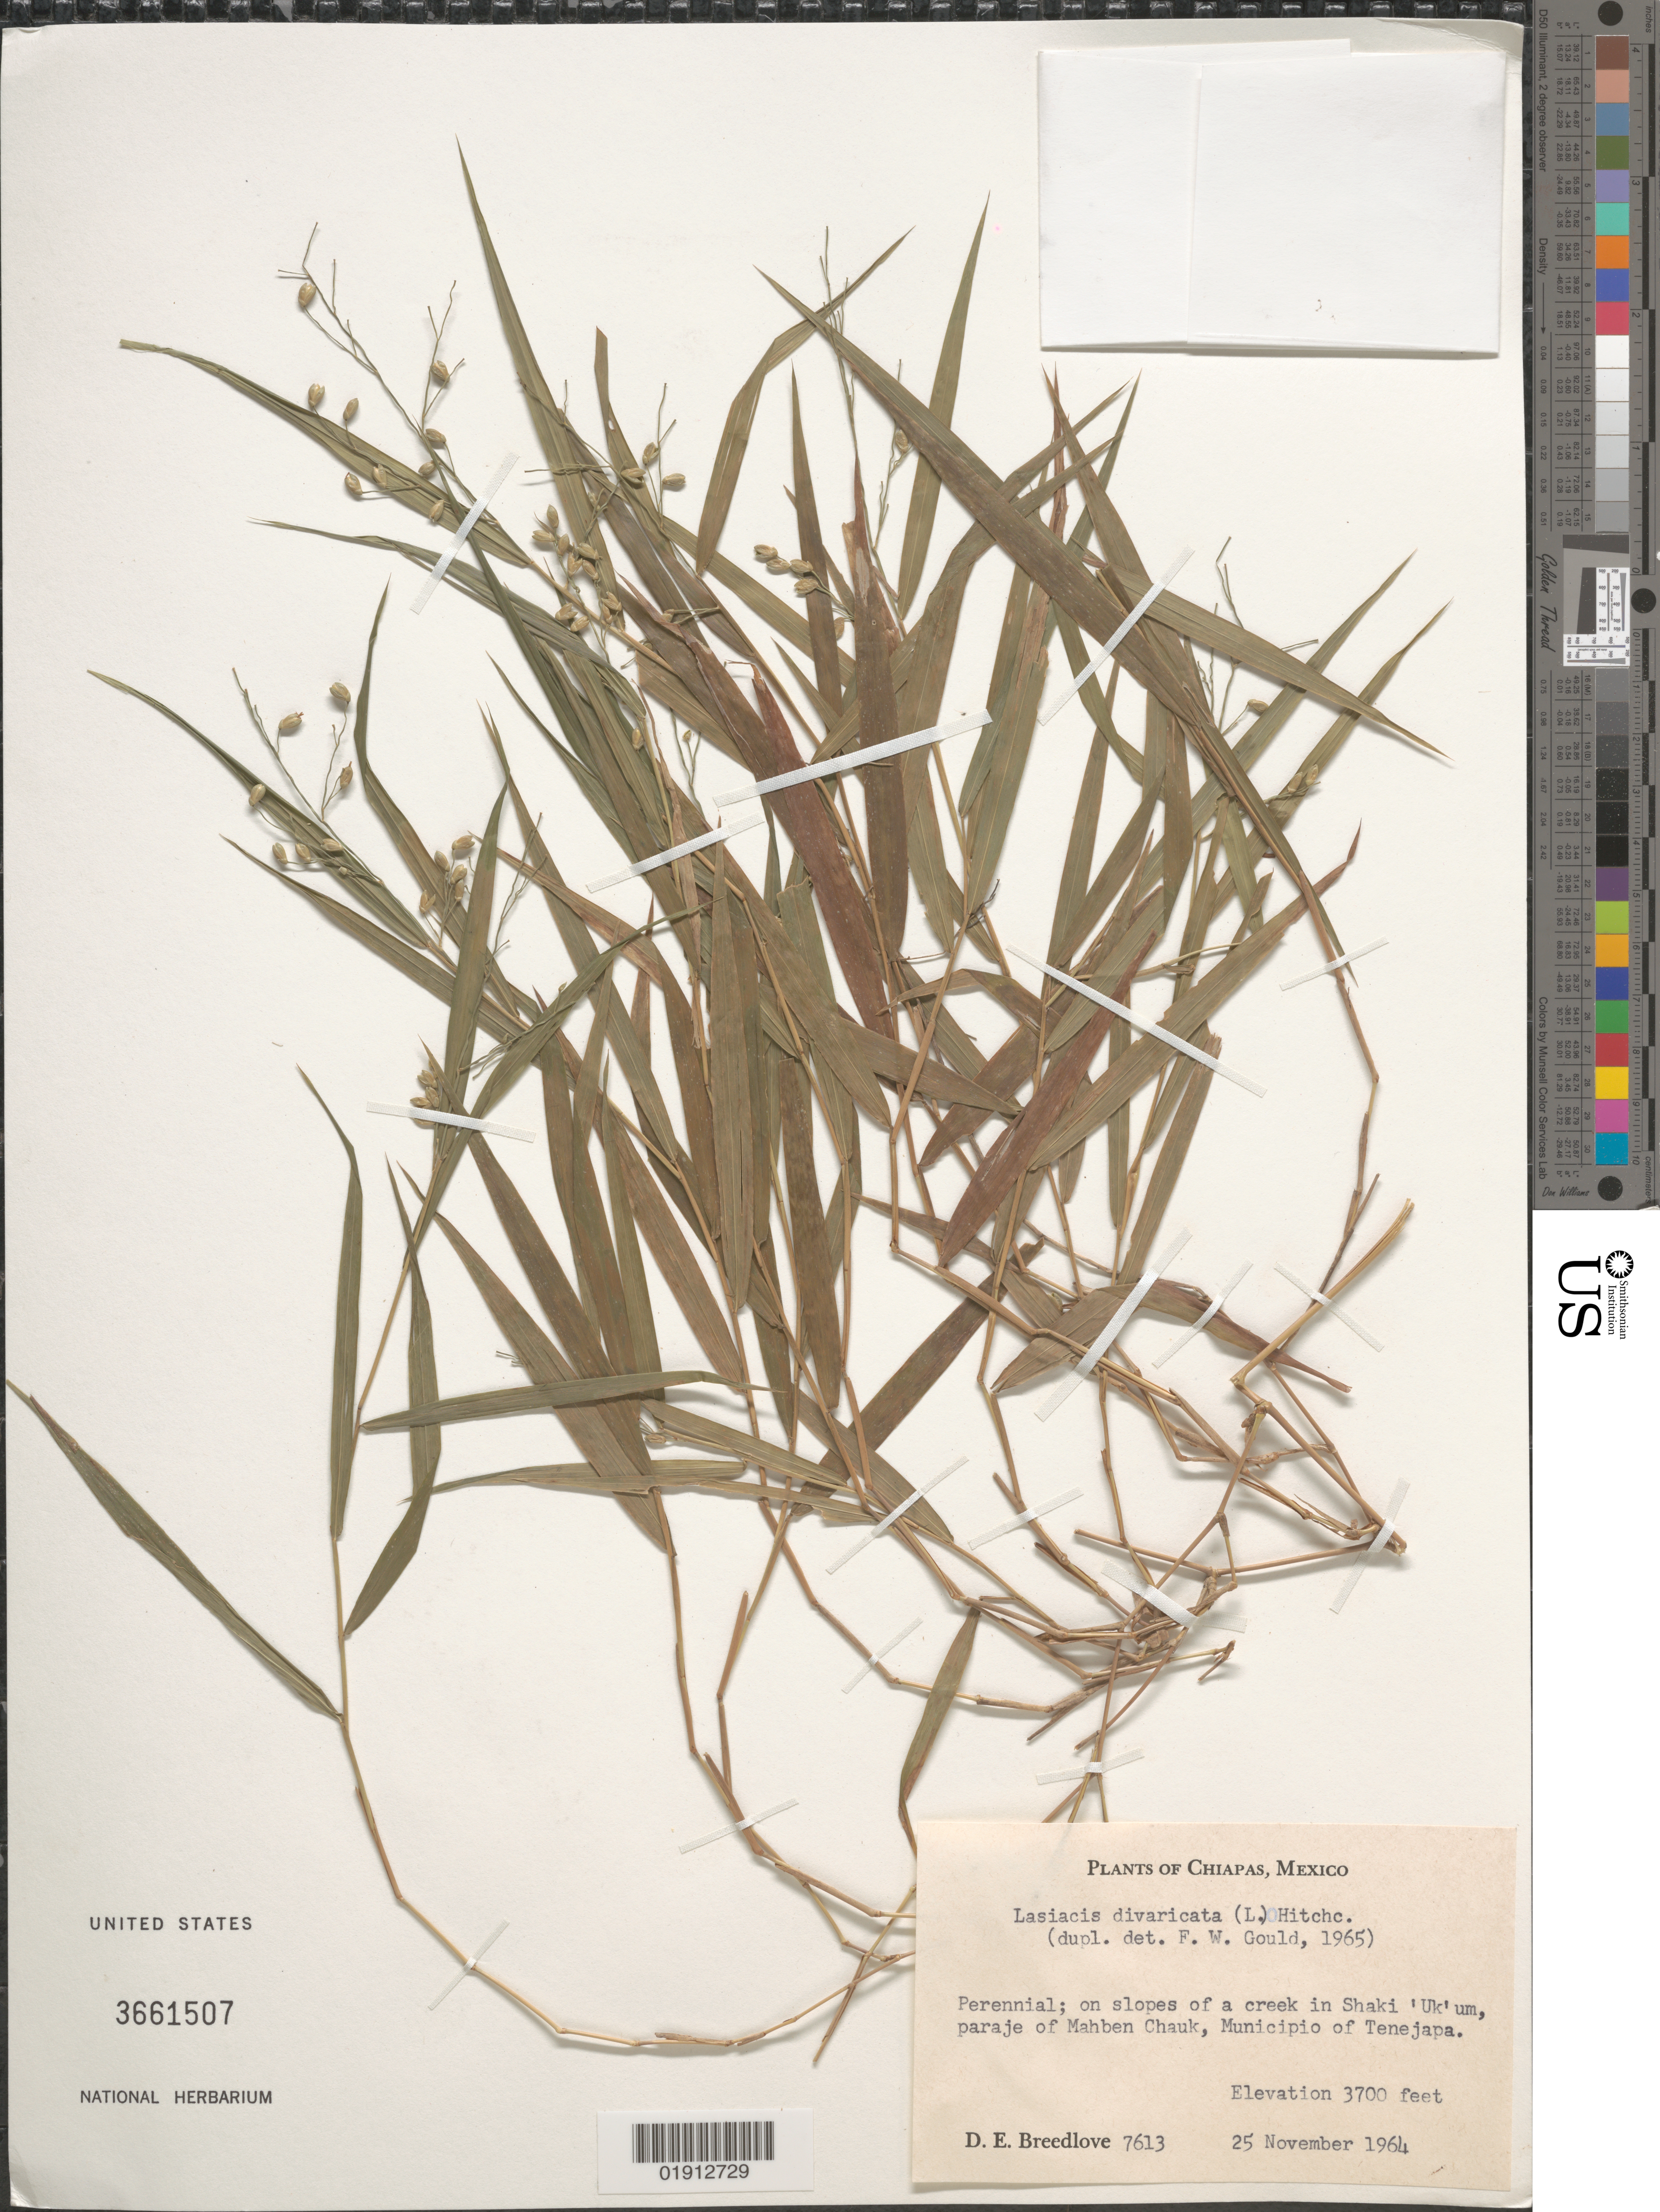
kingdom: Plantae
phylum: Tracheophyta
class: Liliopsida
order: Poales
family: Poaceae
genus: Lasiacis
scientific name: Lasiacis divaricata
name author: (L.) Hitchc.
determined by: Gould, F. W.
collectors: D. E. Breedlove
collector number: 7613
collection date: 1964-11-25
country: Mexico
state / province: Chiapas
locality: on slopes of a creek in Shaki Úk'um, paraje of Mahben Chauk, Municipio of Tenejapa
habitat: On slopes of a creek.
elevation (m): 1128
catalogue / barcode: US 3661507